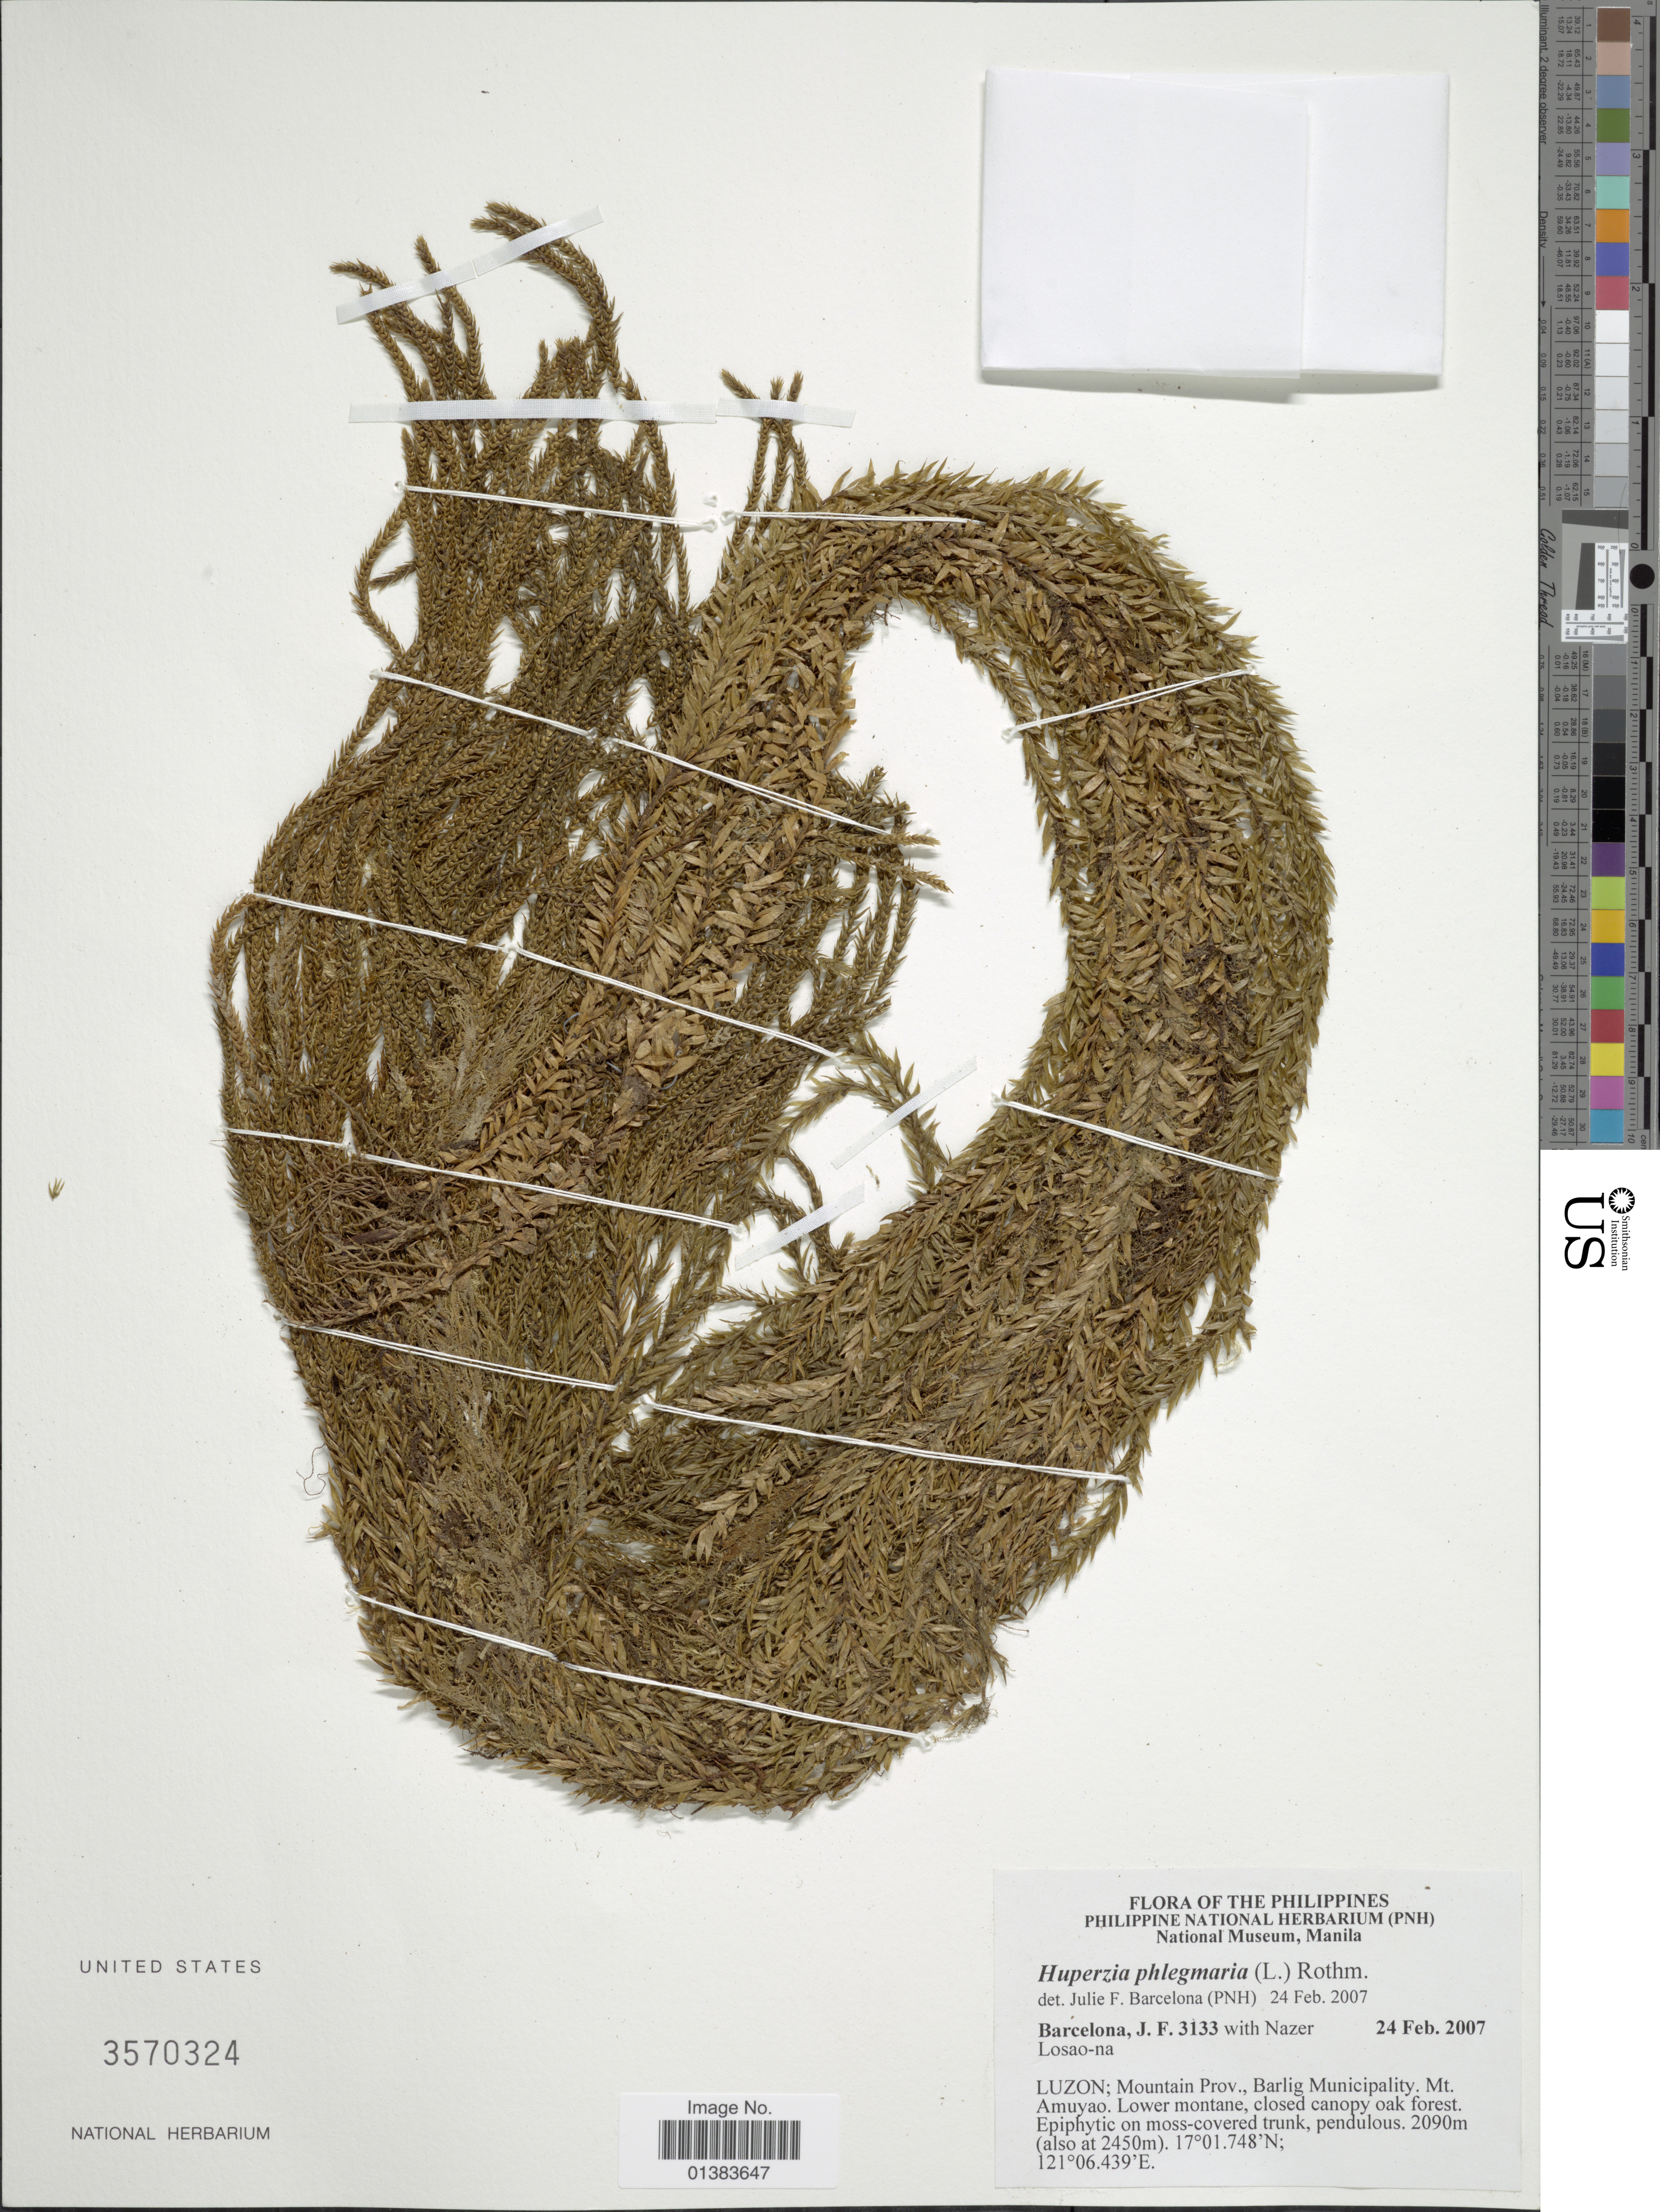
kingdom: Plantae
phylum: Tracheophyta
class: Lycopodiopsida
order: Lycopodiales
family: Lycopodiaceae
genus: Phlegmariurus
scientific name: Phlegmariurus merrillii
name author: (Herter) A. R. Field & Bostock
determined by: Field, A. R.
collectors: J. F. Barcelona & N. Losao-na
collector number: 3133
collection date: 2007-02-24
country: Philippines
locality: Luzon: Mountain Prov., Barlig Municipality. Mt. Amuyao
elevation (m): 2090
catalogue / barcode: US 3570324